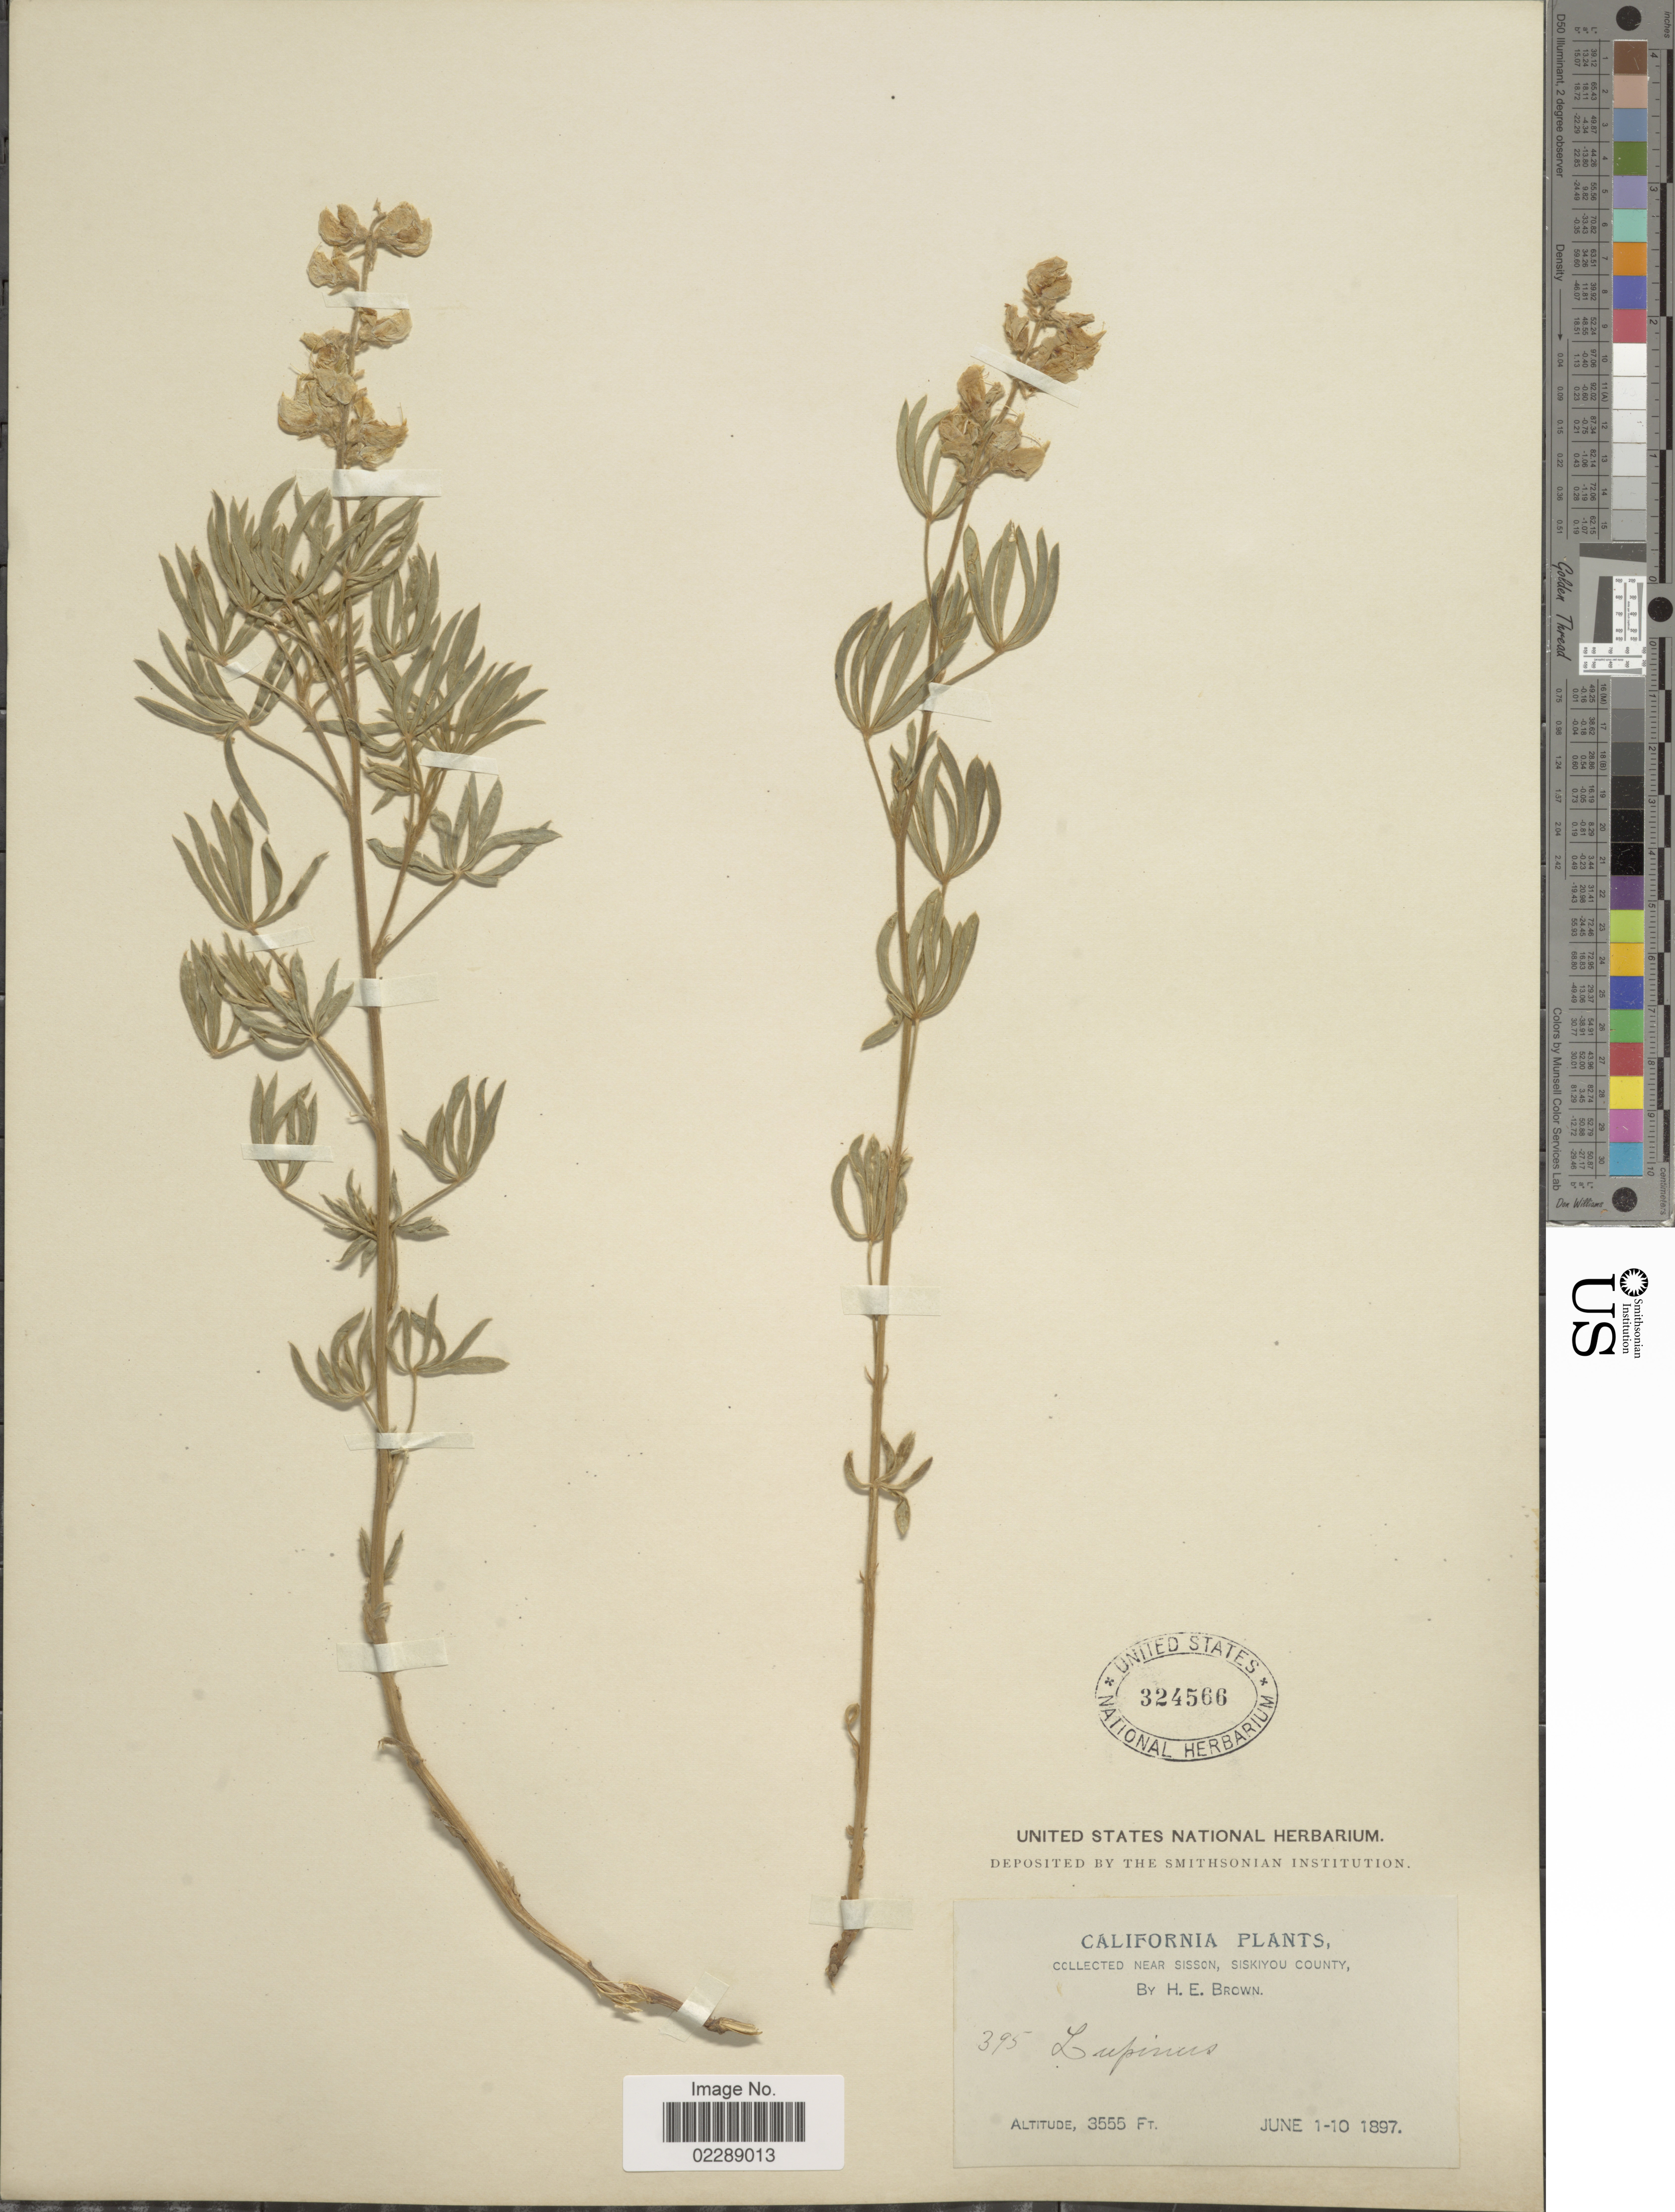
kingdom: Plantae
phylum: Tracheophyta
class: Magnoliopsida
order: Fabales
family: Fabaceae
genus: Lupinus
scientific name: Lupinus sp.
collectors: H. E. Brown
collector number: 395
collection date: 1897-06-01/1897-06-10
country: United States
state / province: California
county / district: Siskiyou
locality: Near Sisson, Siskiyou County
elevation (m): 1084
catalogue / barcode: US 324566